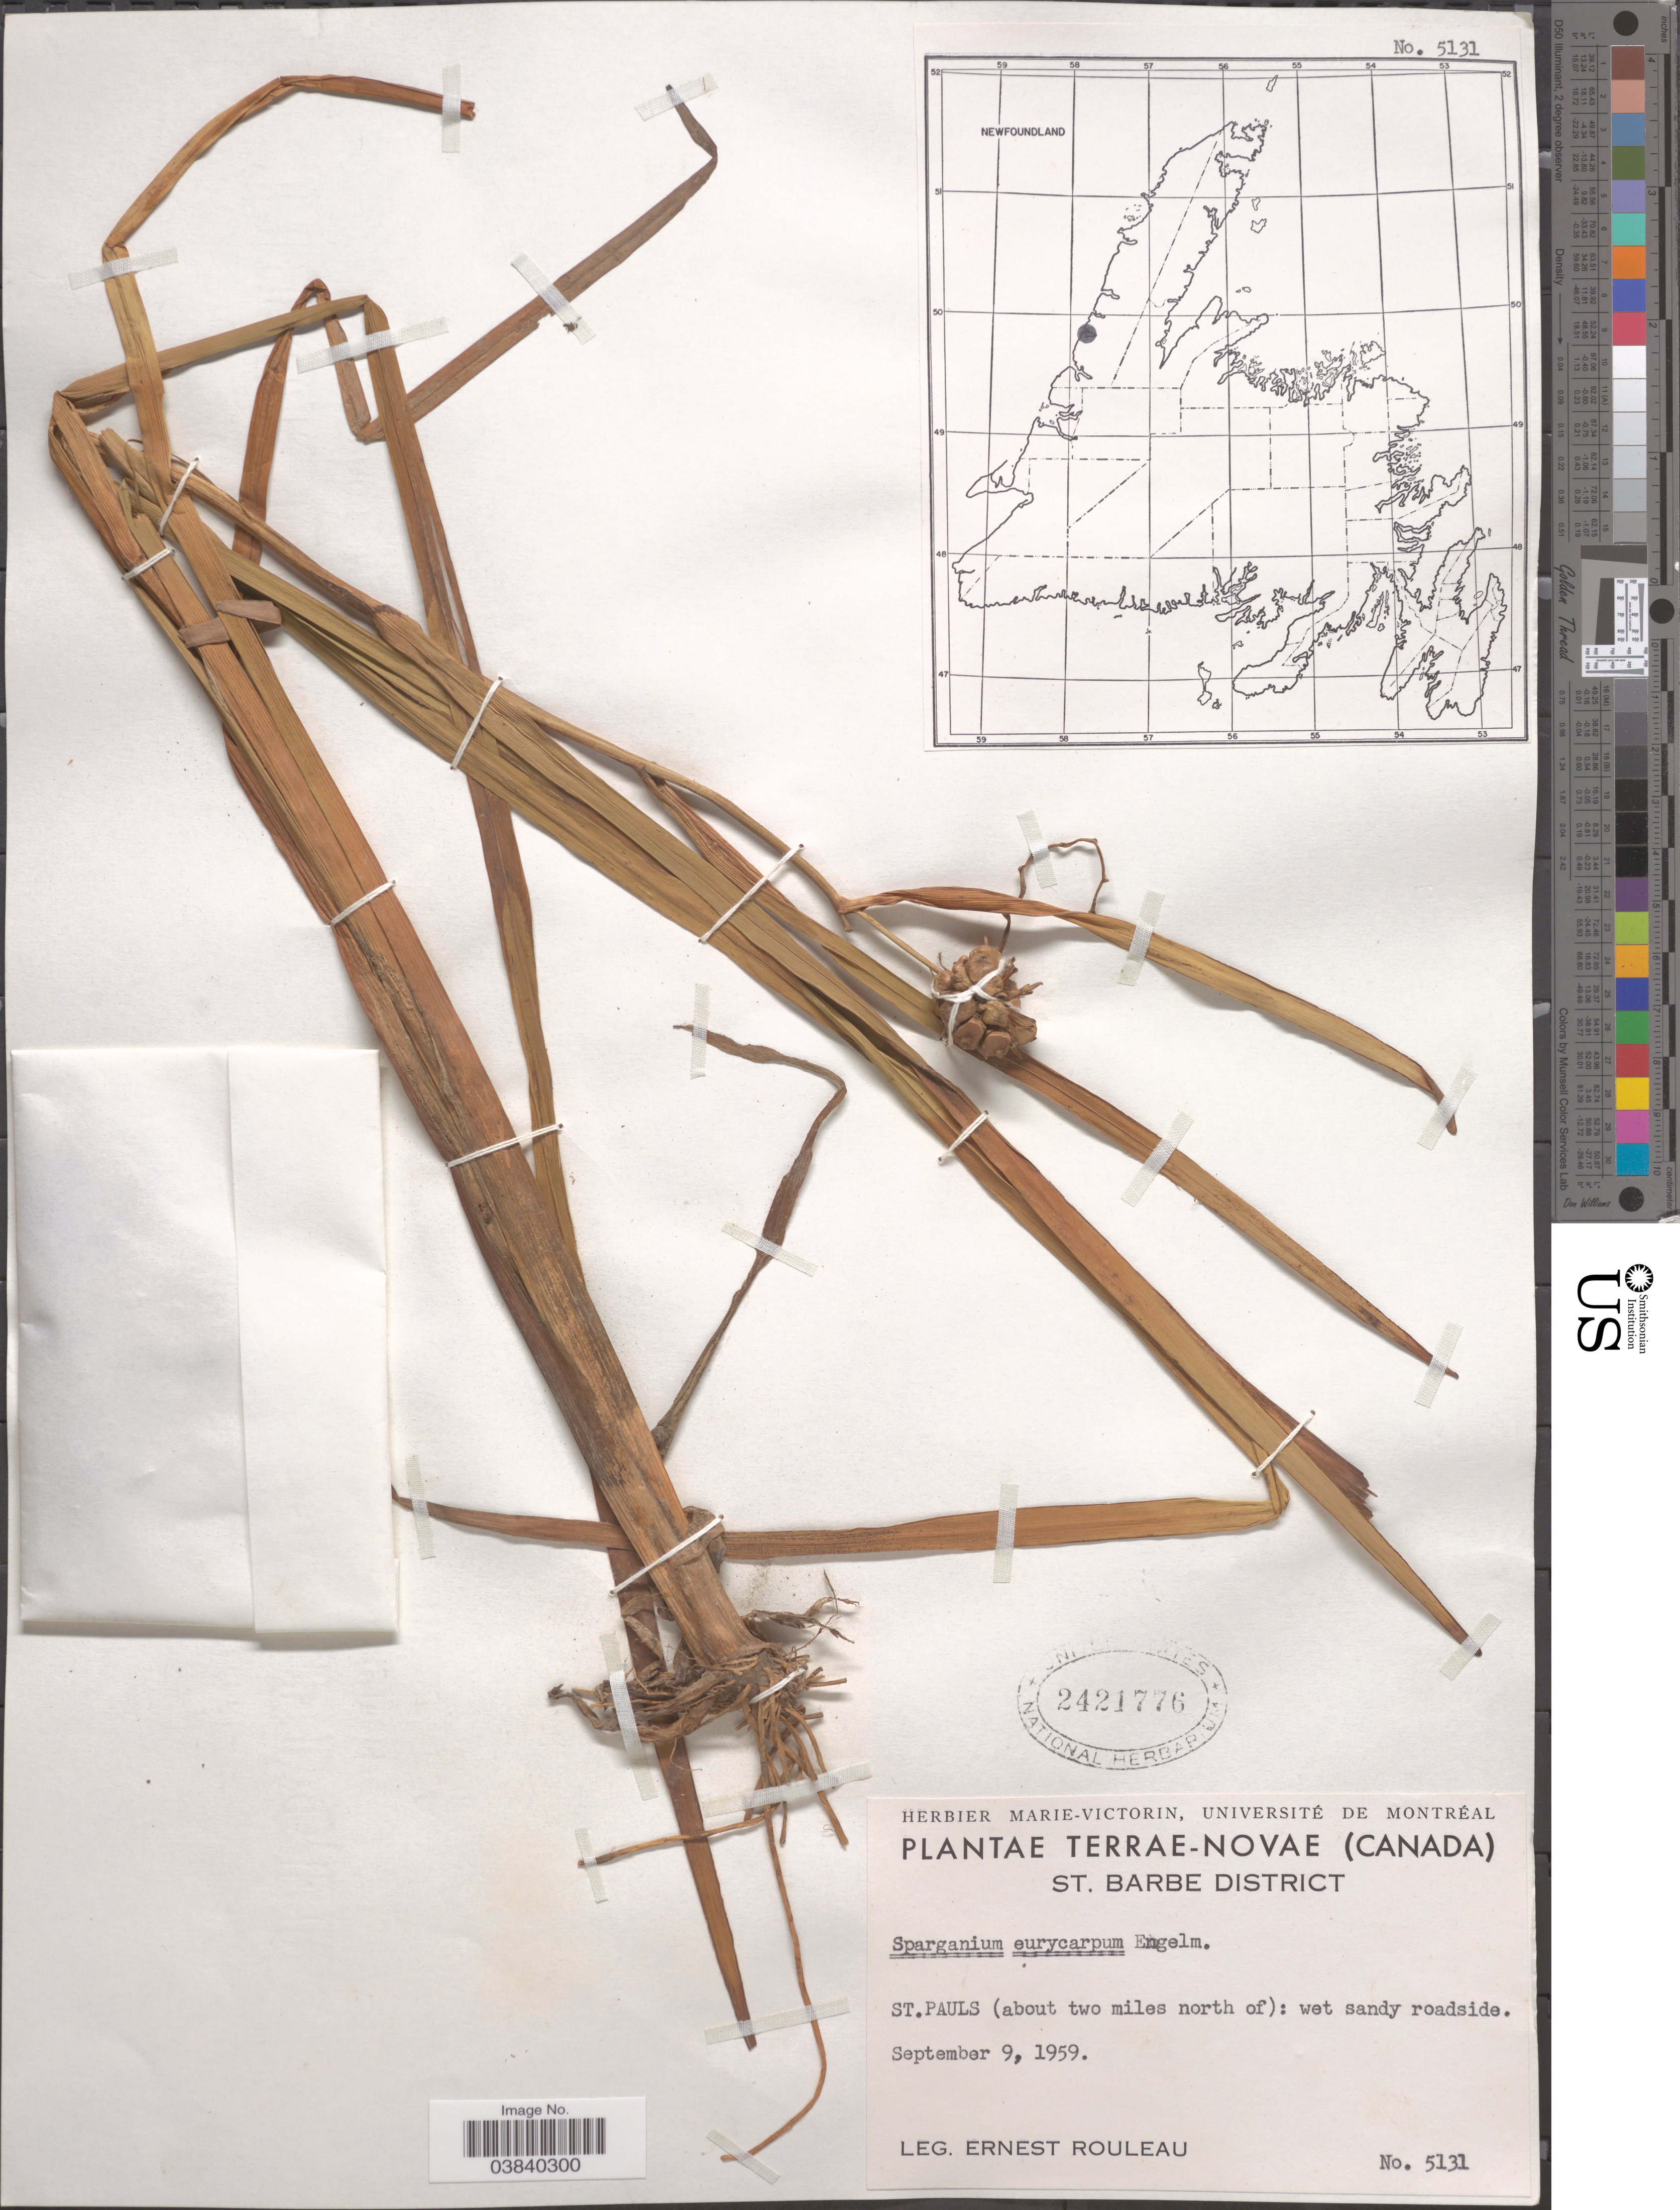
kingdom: Plantae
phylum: Tracheophyta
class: Liliopsida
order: Poales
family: Typhaceae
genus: Sparganium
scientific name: Sparganium eurycarpum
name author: Engelm.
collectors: E. Rouleau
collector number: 5131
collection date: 1959-09-09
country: Canada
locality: Terrae-Novae. St. barbe District. St. Pauls (about two miles north of).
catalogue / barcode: US 2421776